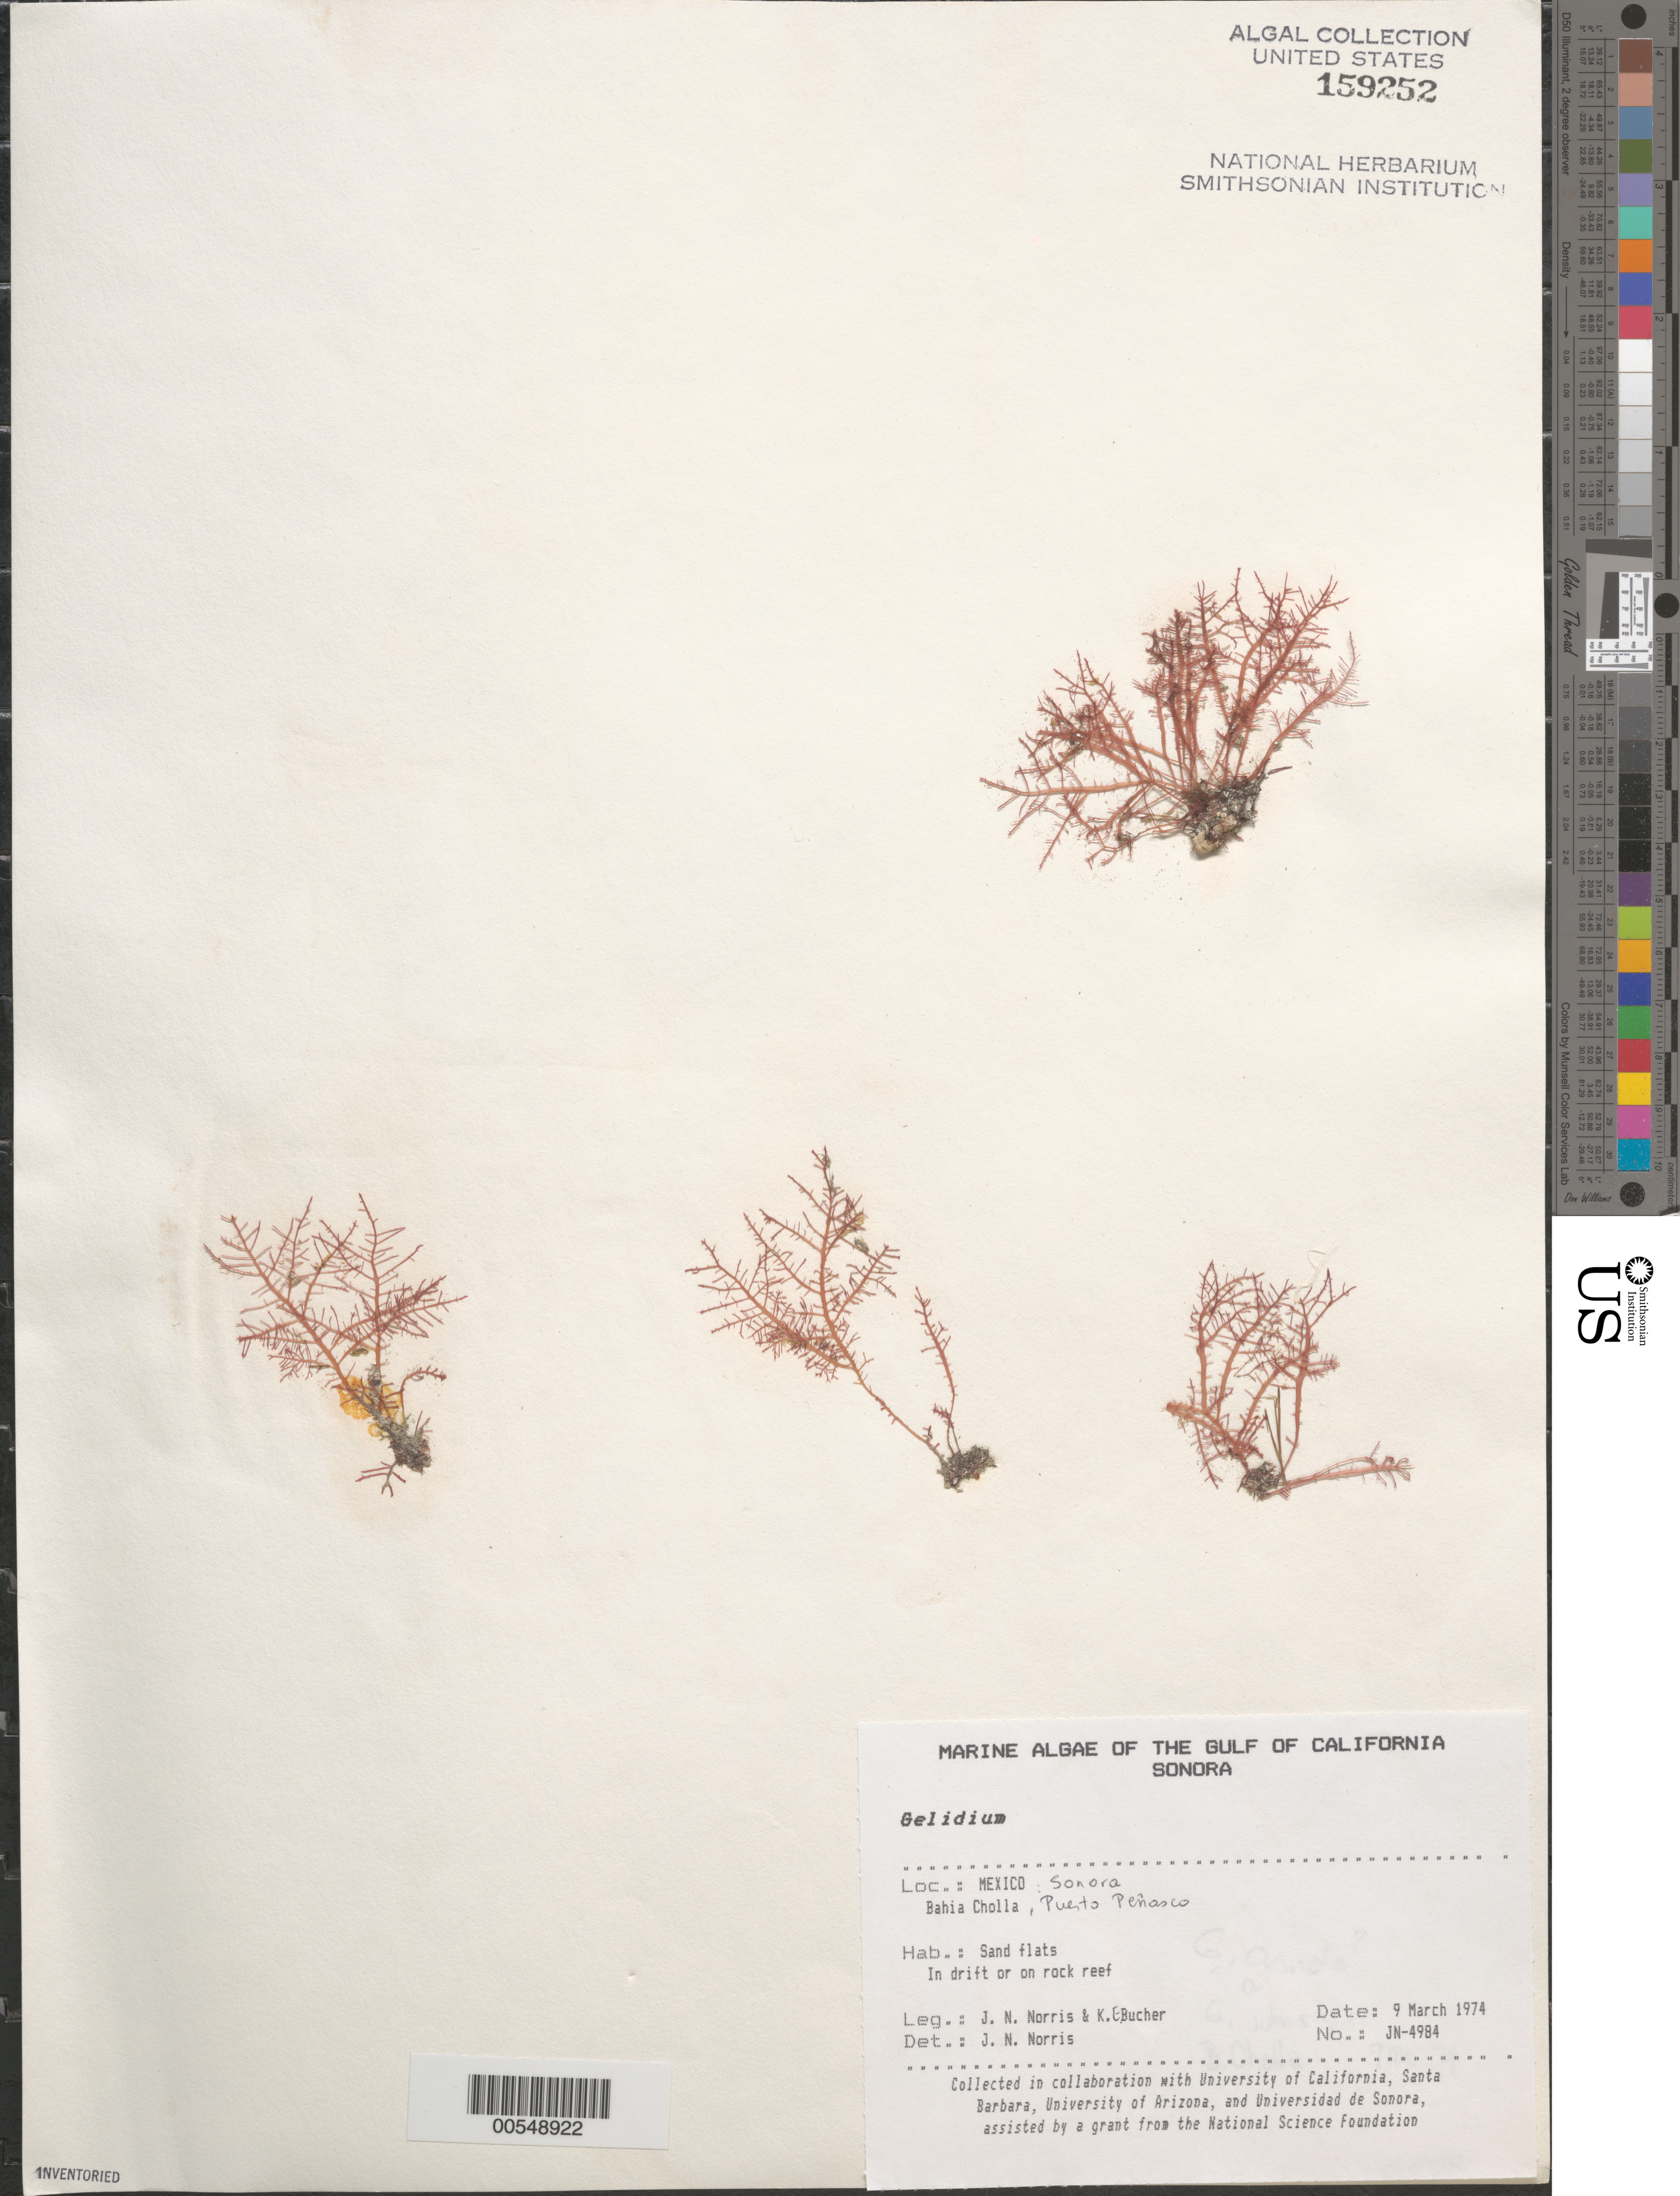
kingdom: Plantae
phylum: Rhodophyta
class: Florideophyceae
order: Gelidiales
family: Gelidiaceae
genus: Gelidium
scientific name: Gelidium sp.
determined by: Norris, James N.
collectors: J. N. Norris & K. E. Bucher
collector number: JN-4984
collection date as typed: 09 Mar 1974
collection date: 1974-03-09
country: Mexico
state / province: Sonora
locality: Bahia Cholla, Puerto Penasco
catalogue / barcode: US 159252